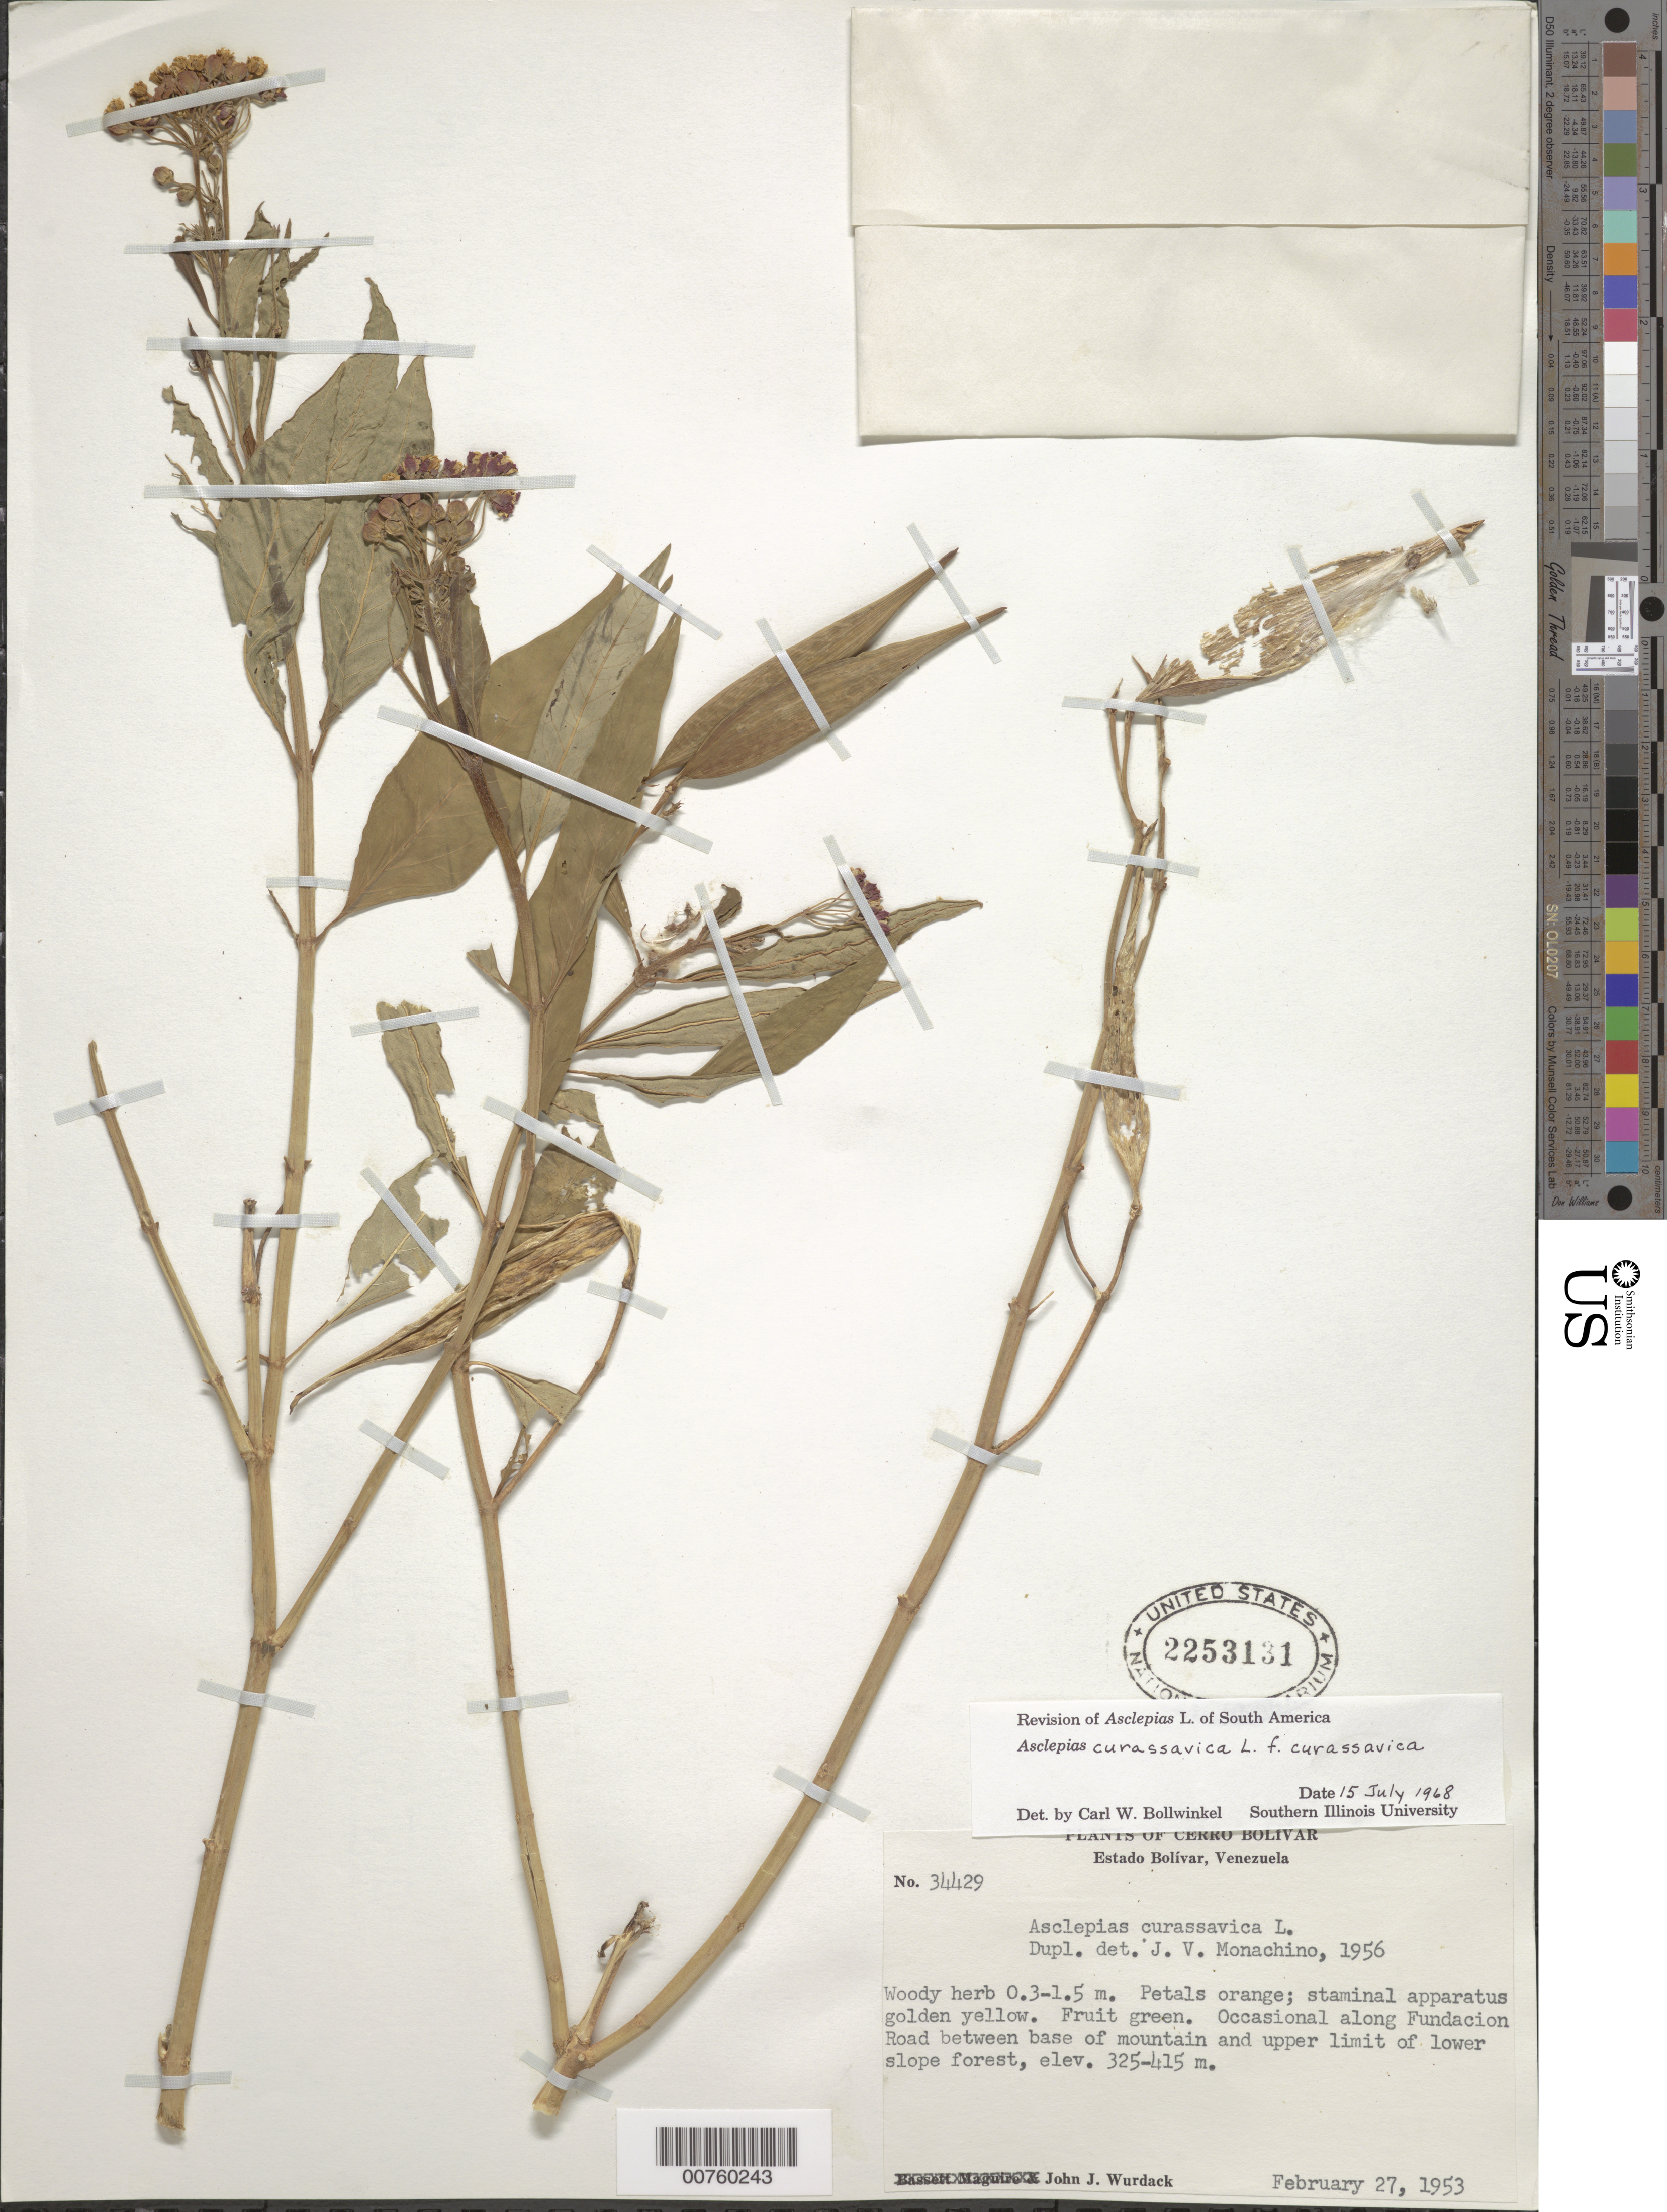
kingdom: Plantae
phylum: Tracheophyta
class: Magnoliopsida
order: Gentianales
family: Apocynaceae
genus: Asclepias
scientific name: Asclepias curassavica f. curassavica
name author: L.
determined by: Bollwinkel, C. W.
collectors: J. J. Wurdack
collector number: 34429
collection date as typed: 27-Feb-53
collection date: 1953-02-27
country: Venezuela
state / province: Bolívar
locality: Fundacion Road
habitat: Forest along road from base of mountain to upper limit of lower slope forest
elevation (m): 325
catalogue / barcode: US 2253131